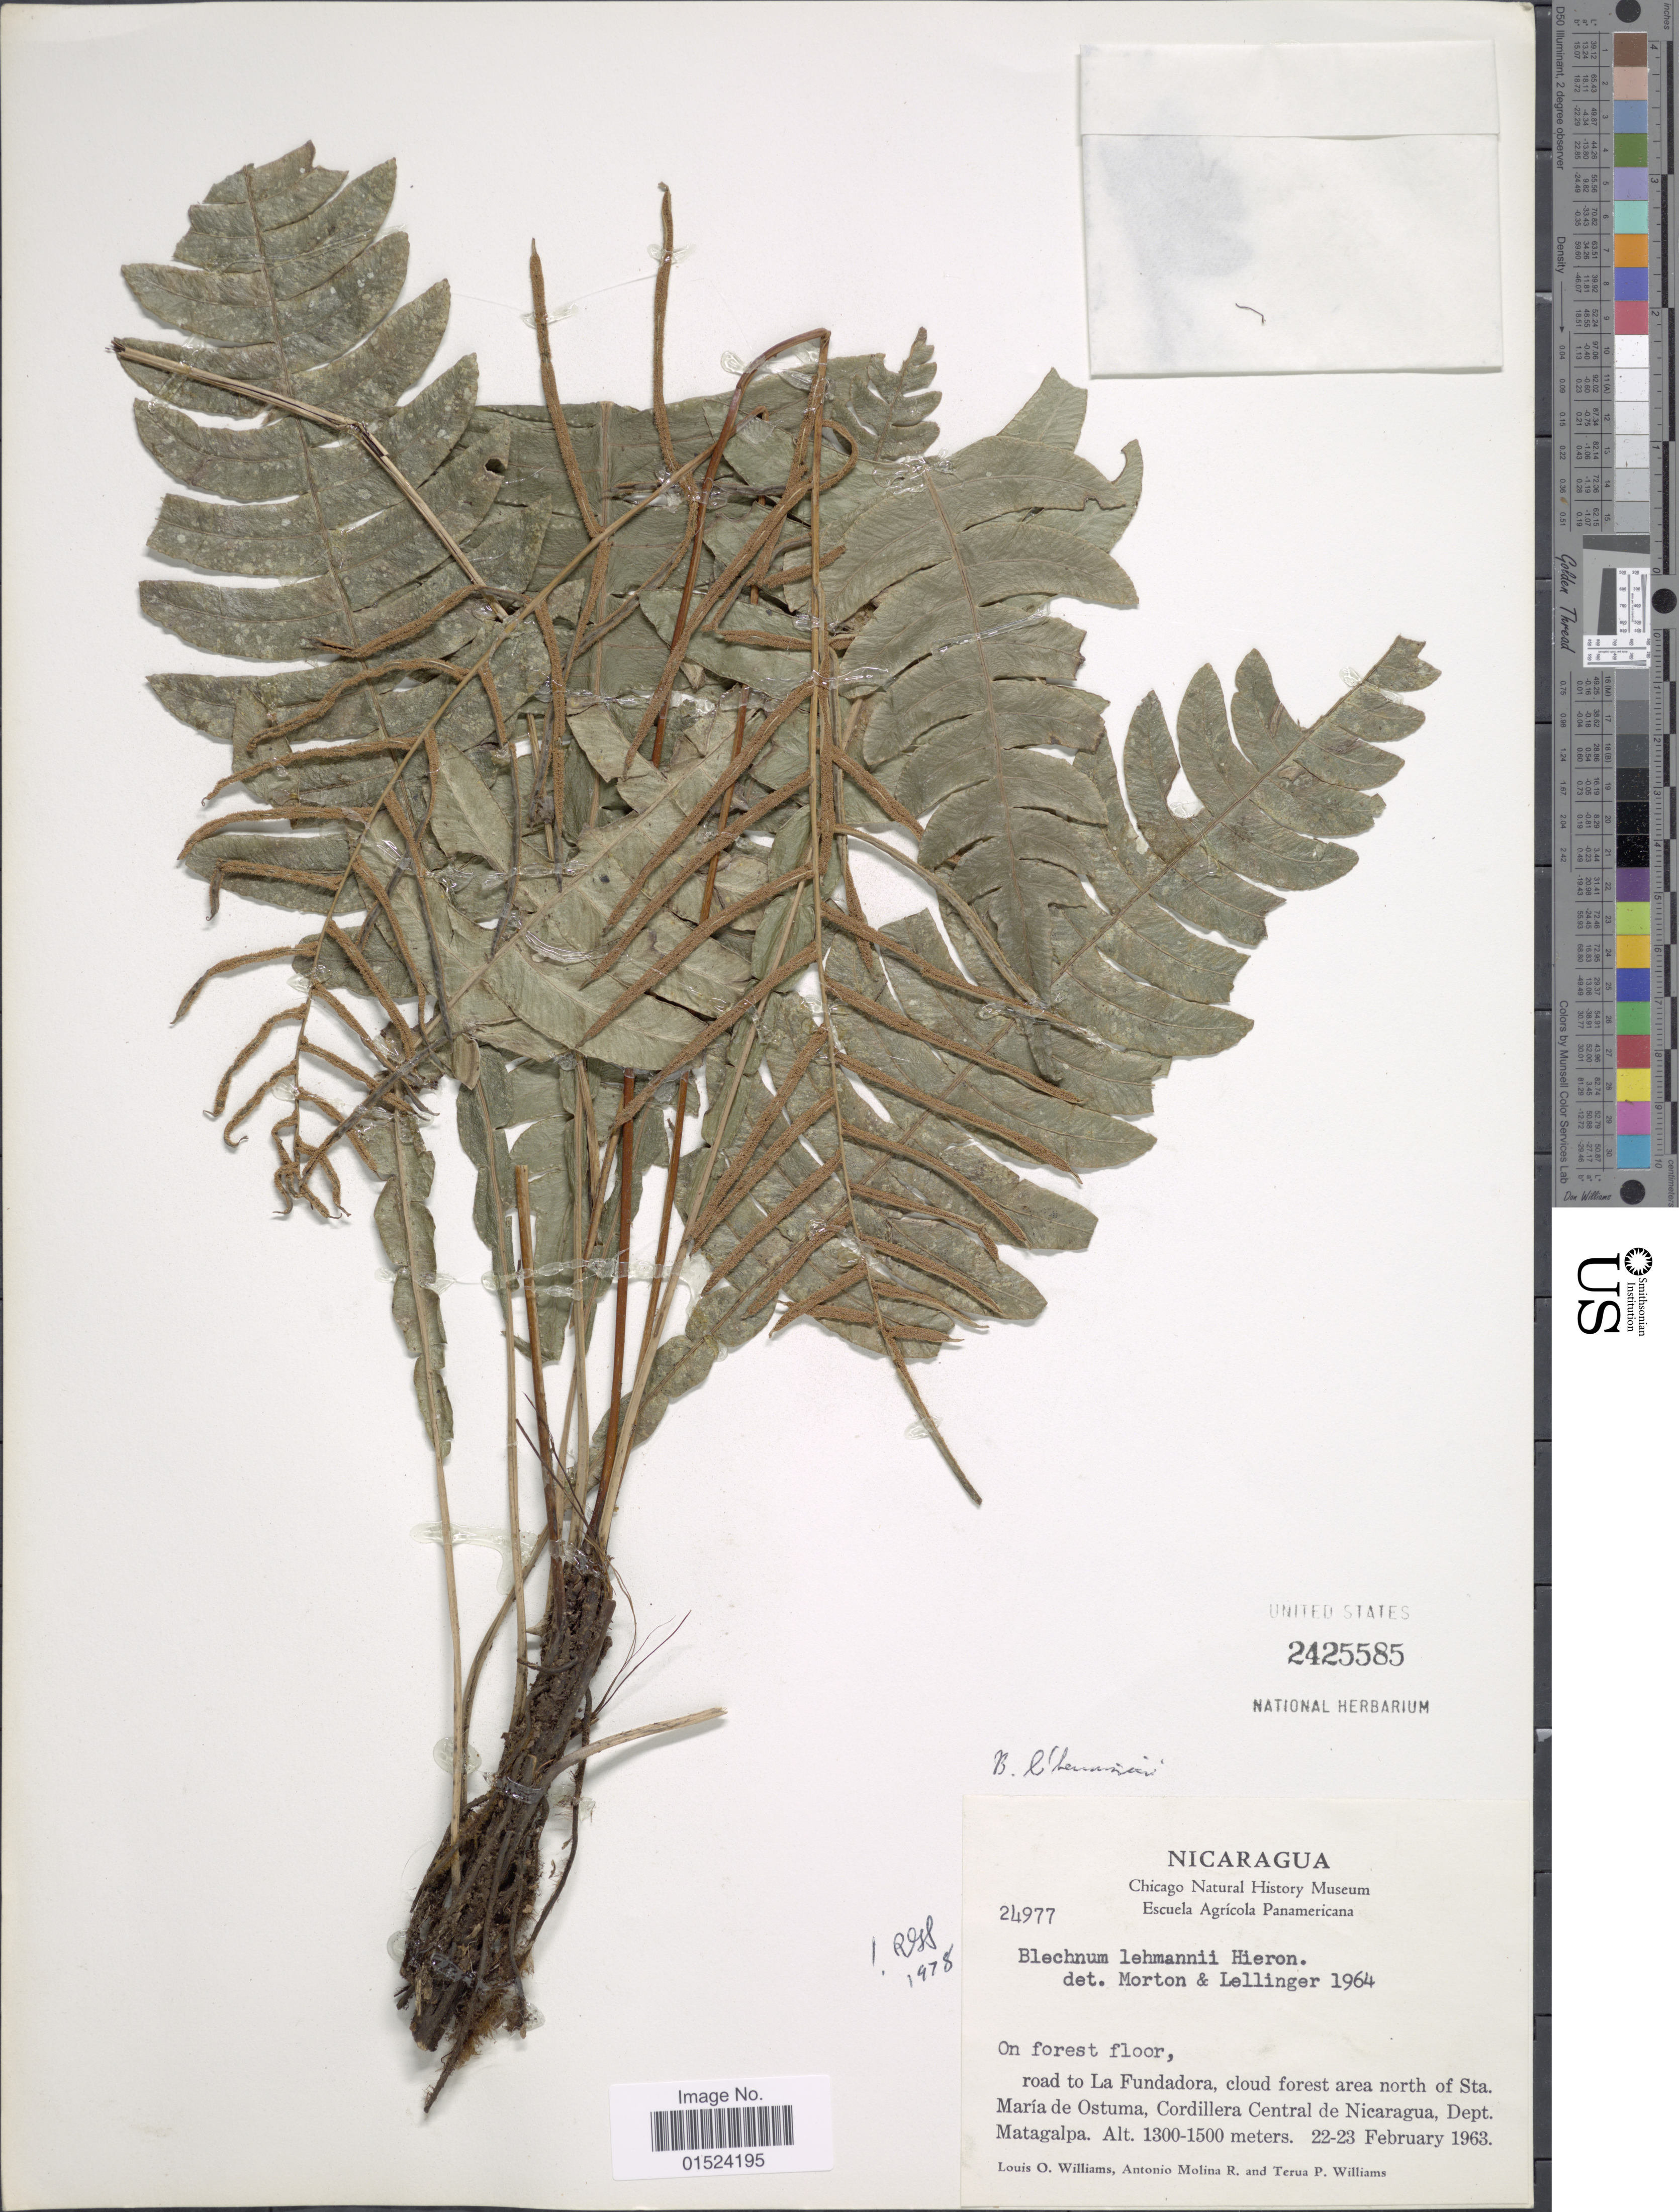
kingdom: Plantae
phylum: Tracheophyta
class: Polypodiopsida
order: Polypodiales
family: Blechnaceae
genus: Blechnum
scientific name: Blechnum l'herminieri subsp. l'herminieri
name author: (Bory) C. Chr.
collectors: L. O. Williams, A. Molina R. & T. P. Williams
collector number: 24977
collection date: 1963-02-22/1963-02-23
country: Nicaragua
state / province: Matagalpa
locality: Road to La Fundadora, cloud forest area north of Sta. María de Ostuma, Cordillera Central de Nicaragua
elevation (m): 1300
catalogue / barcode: US 2425585